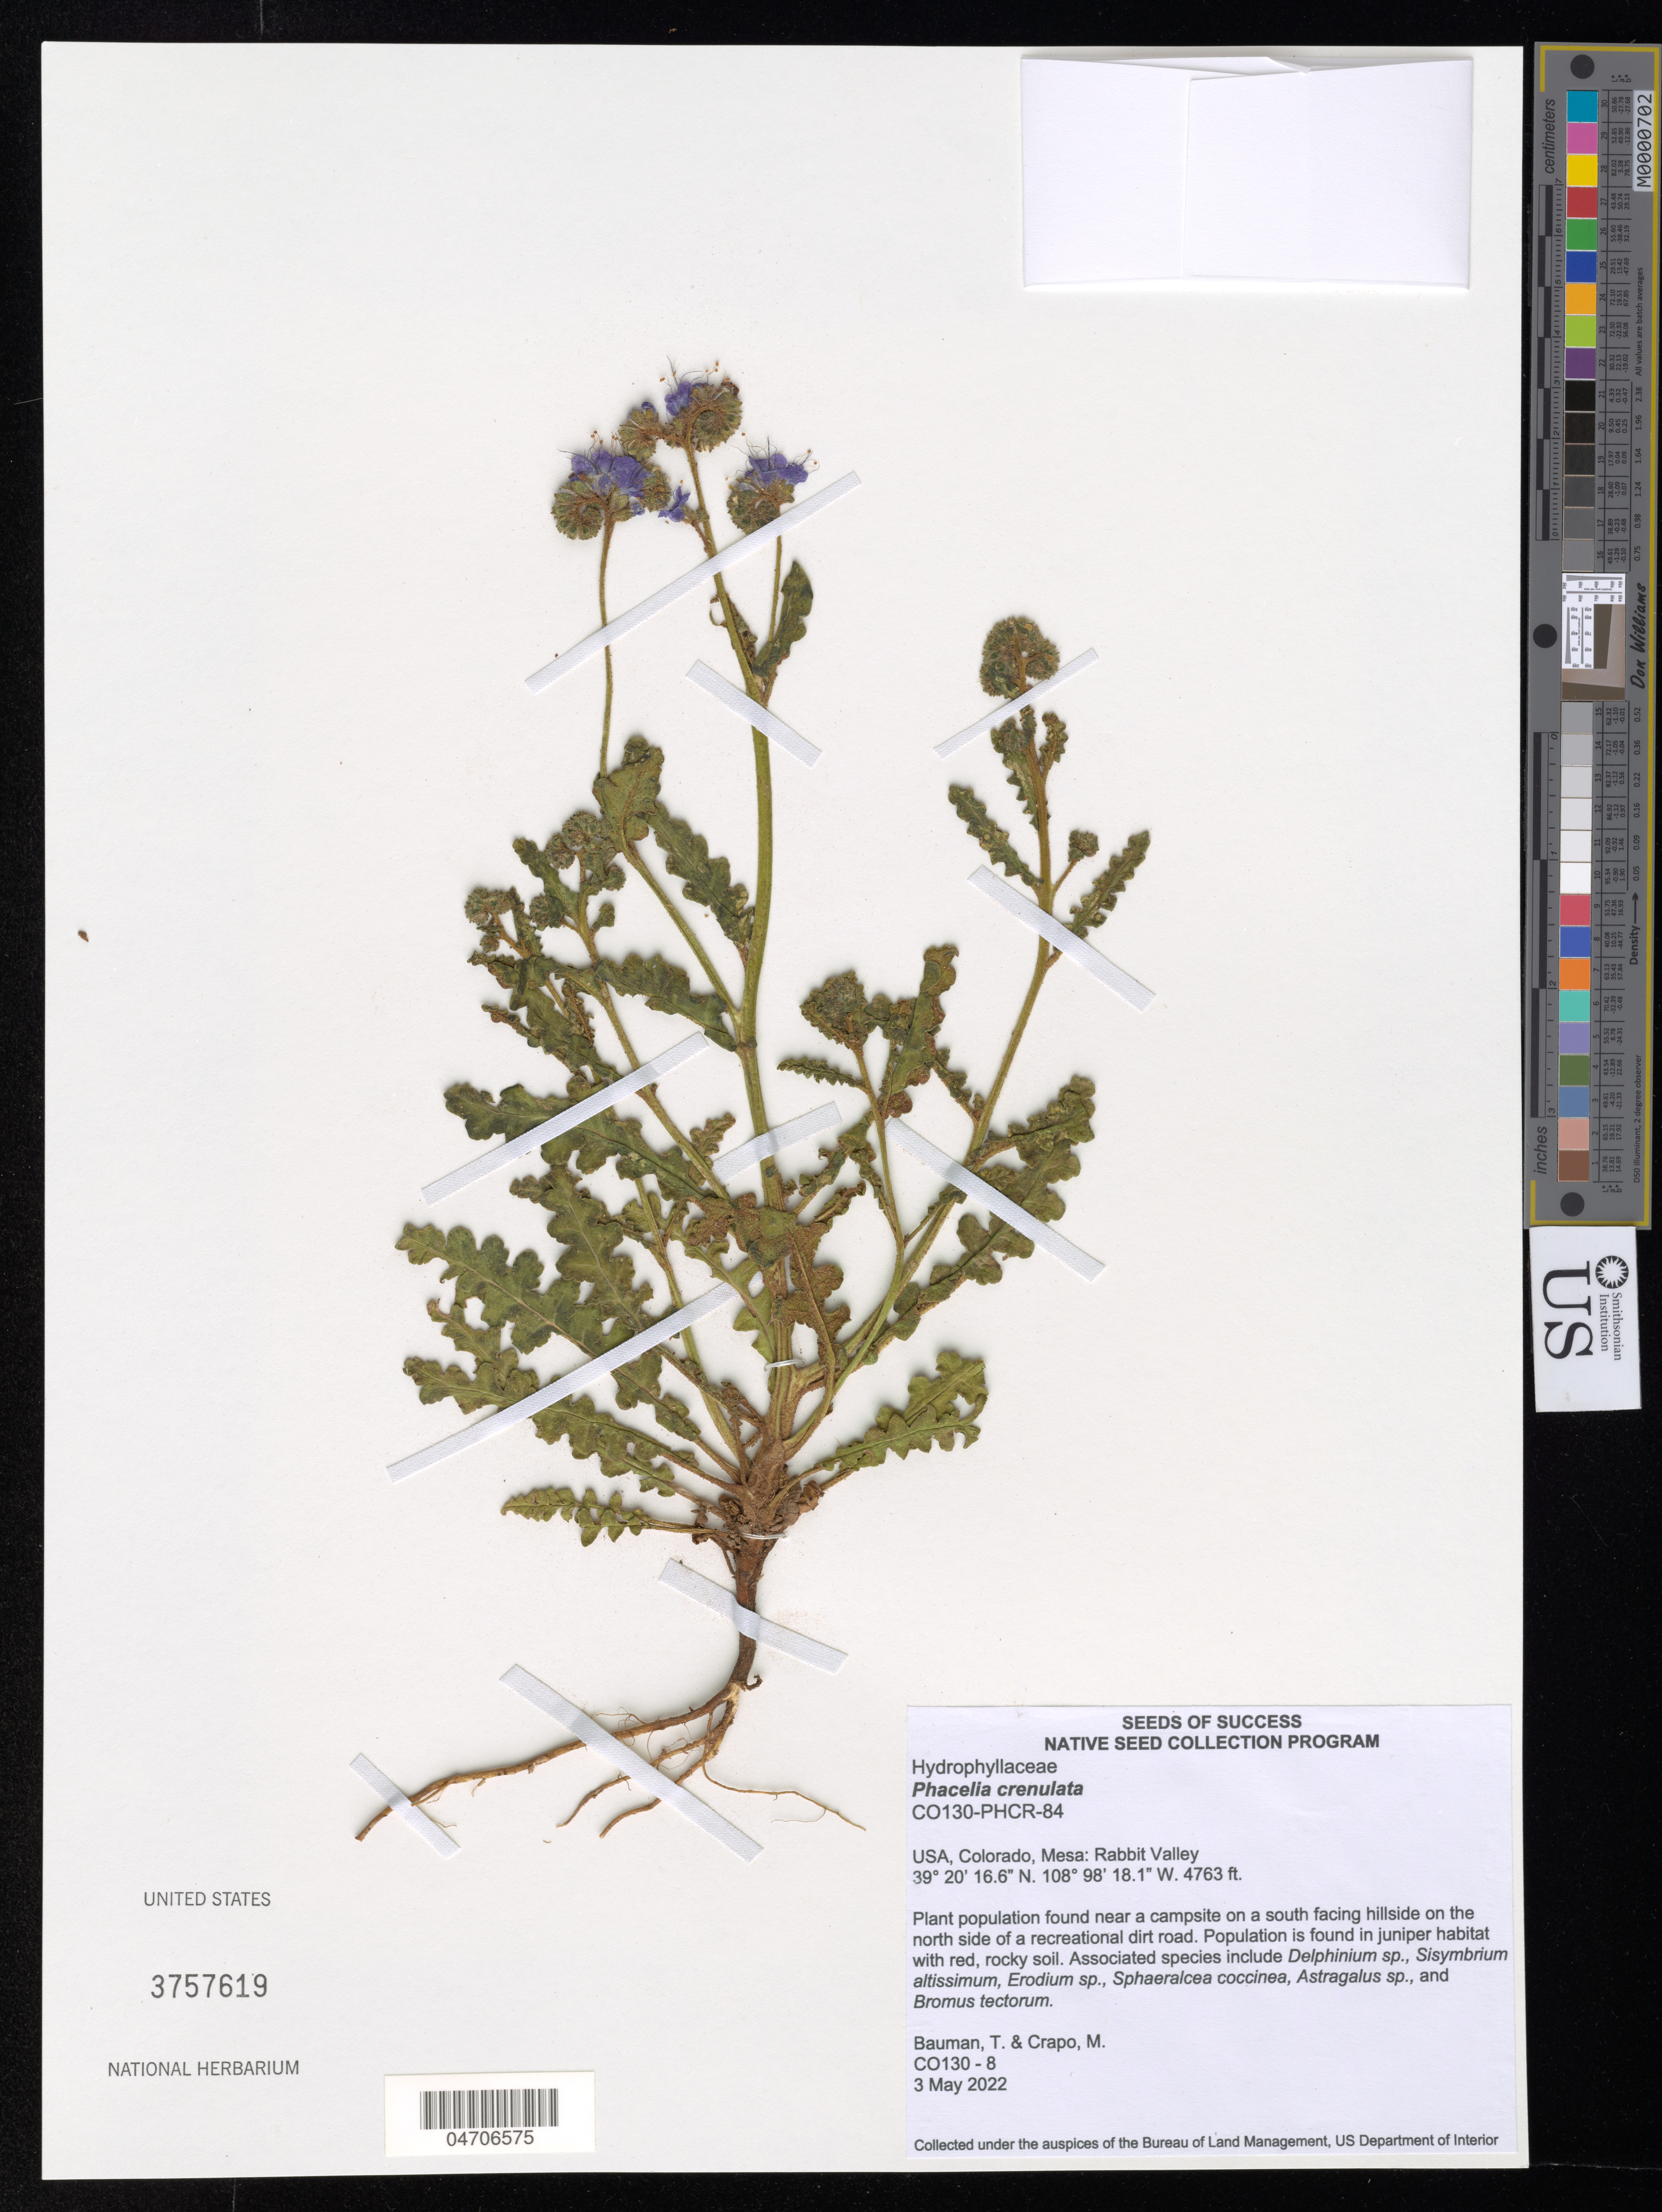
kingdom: Plantae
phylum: Tracheophyta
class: Magnoliopsida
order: Boraginales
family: Hydrophyllaceae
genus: Phacelia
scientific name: Phacelia crenulata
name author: Torr. ex S. Watson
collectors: K. Gage & G. Woronow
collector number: CO130-8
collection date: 2022-05-03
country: United States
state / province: Colorado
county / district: Mesa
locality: Mesa: Rabbit Valley. Near a campsite on a south facing hillside on the north side of a recreational dirt road.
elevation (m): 1452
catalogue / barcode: US 3757619